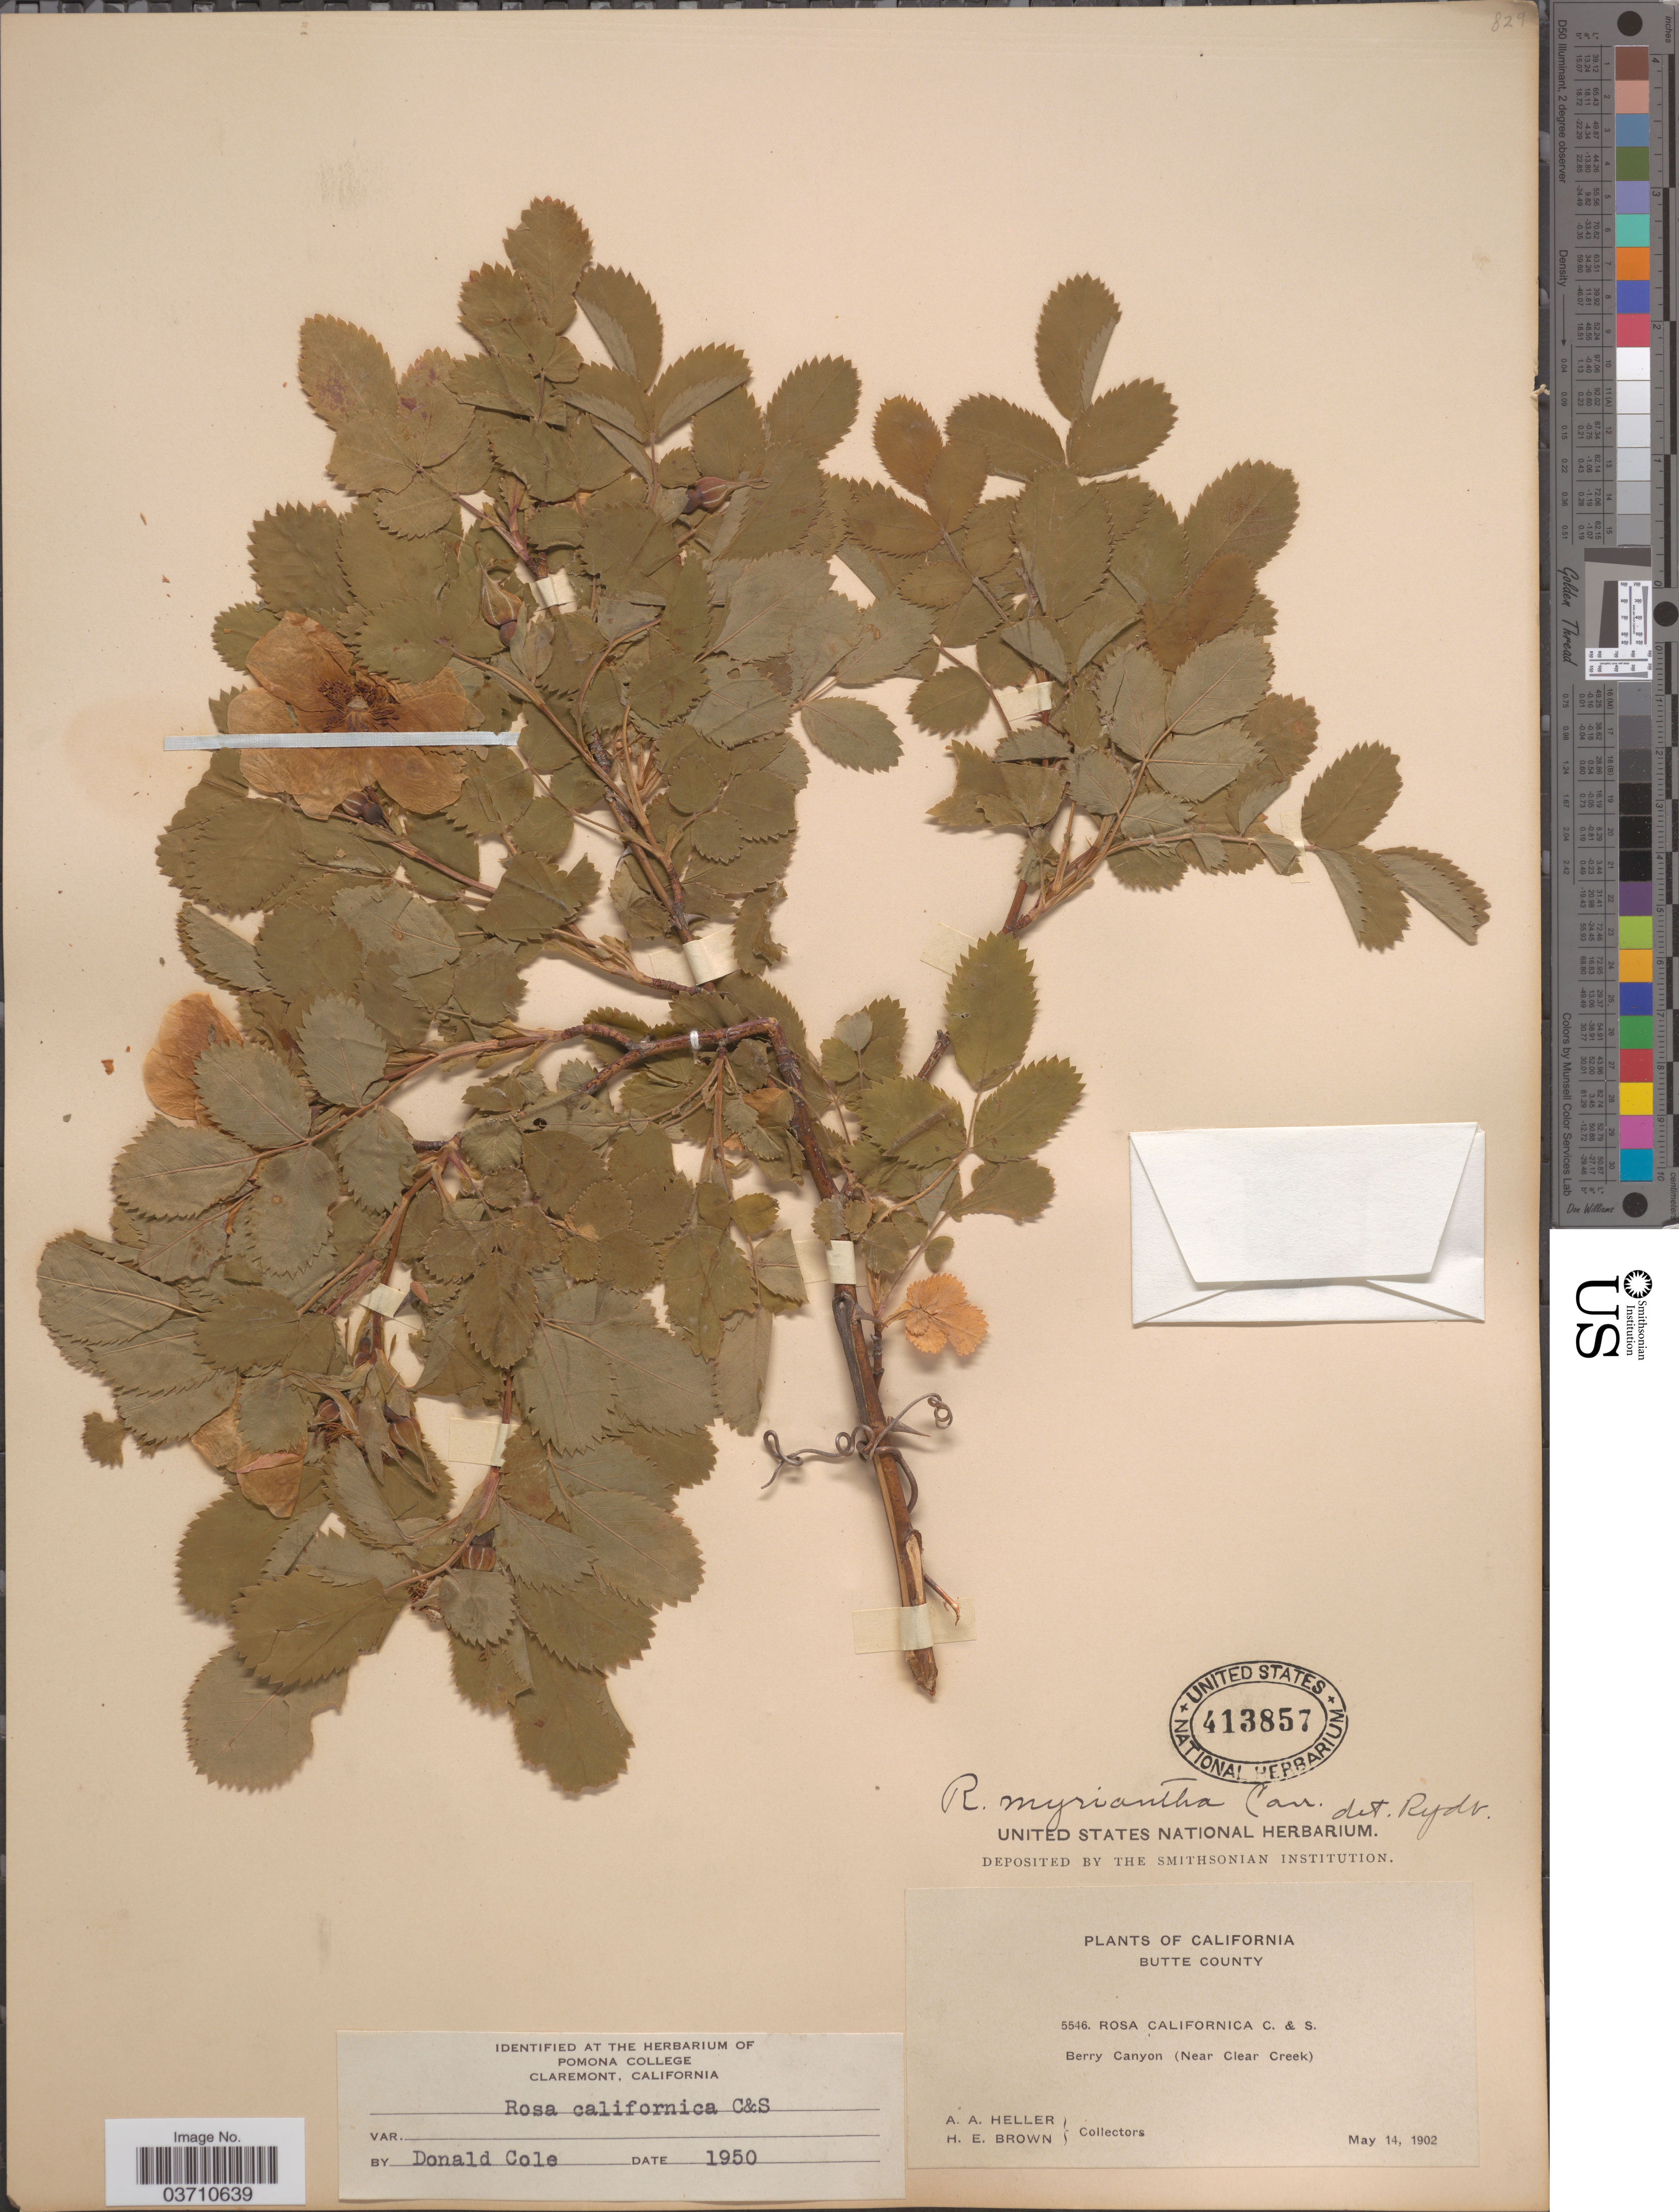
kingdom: Plantae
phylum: Tracheophyta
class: Magnoliopsida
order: Rosales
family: Rosaceae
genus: Rosa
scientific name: Rosa californica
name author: Cham. & Schltdl.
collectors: A. A. Heller & H. E. Brown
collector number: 5546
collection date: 1902-05-14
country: United States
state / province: California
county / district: Butte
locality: Butte County. Berry Canyon (Near Clear Creek).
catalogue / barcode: US 413857